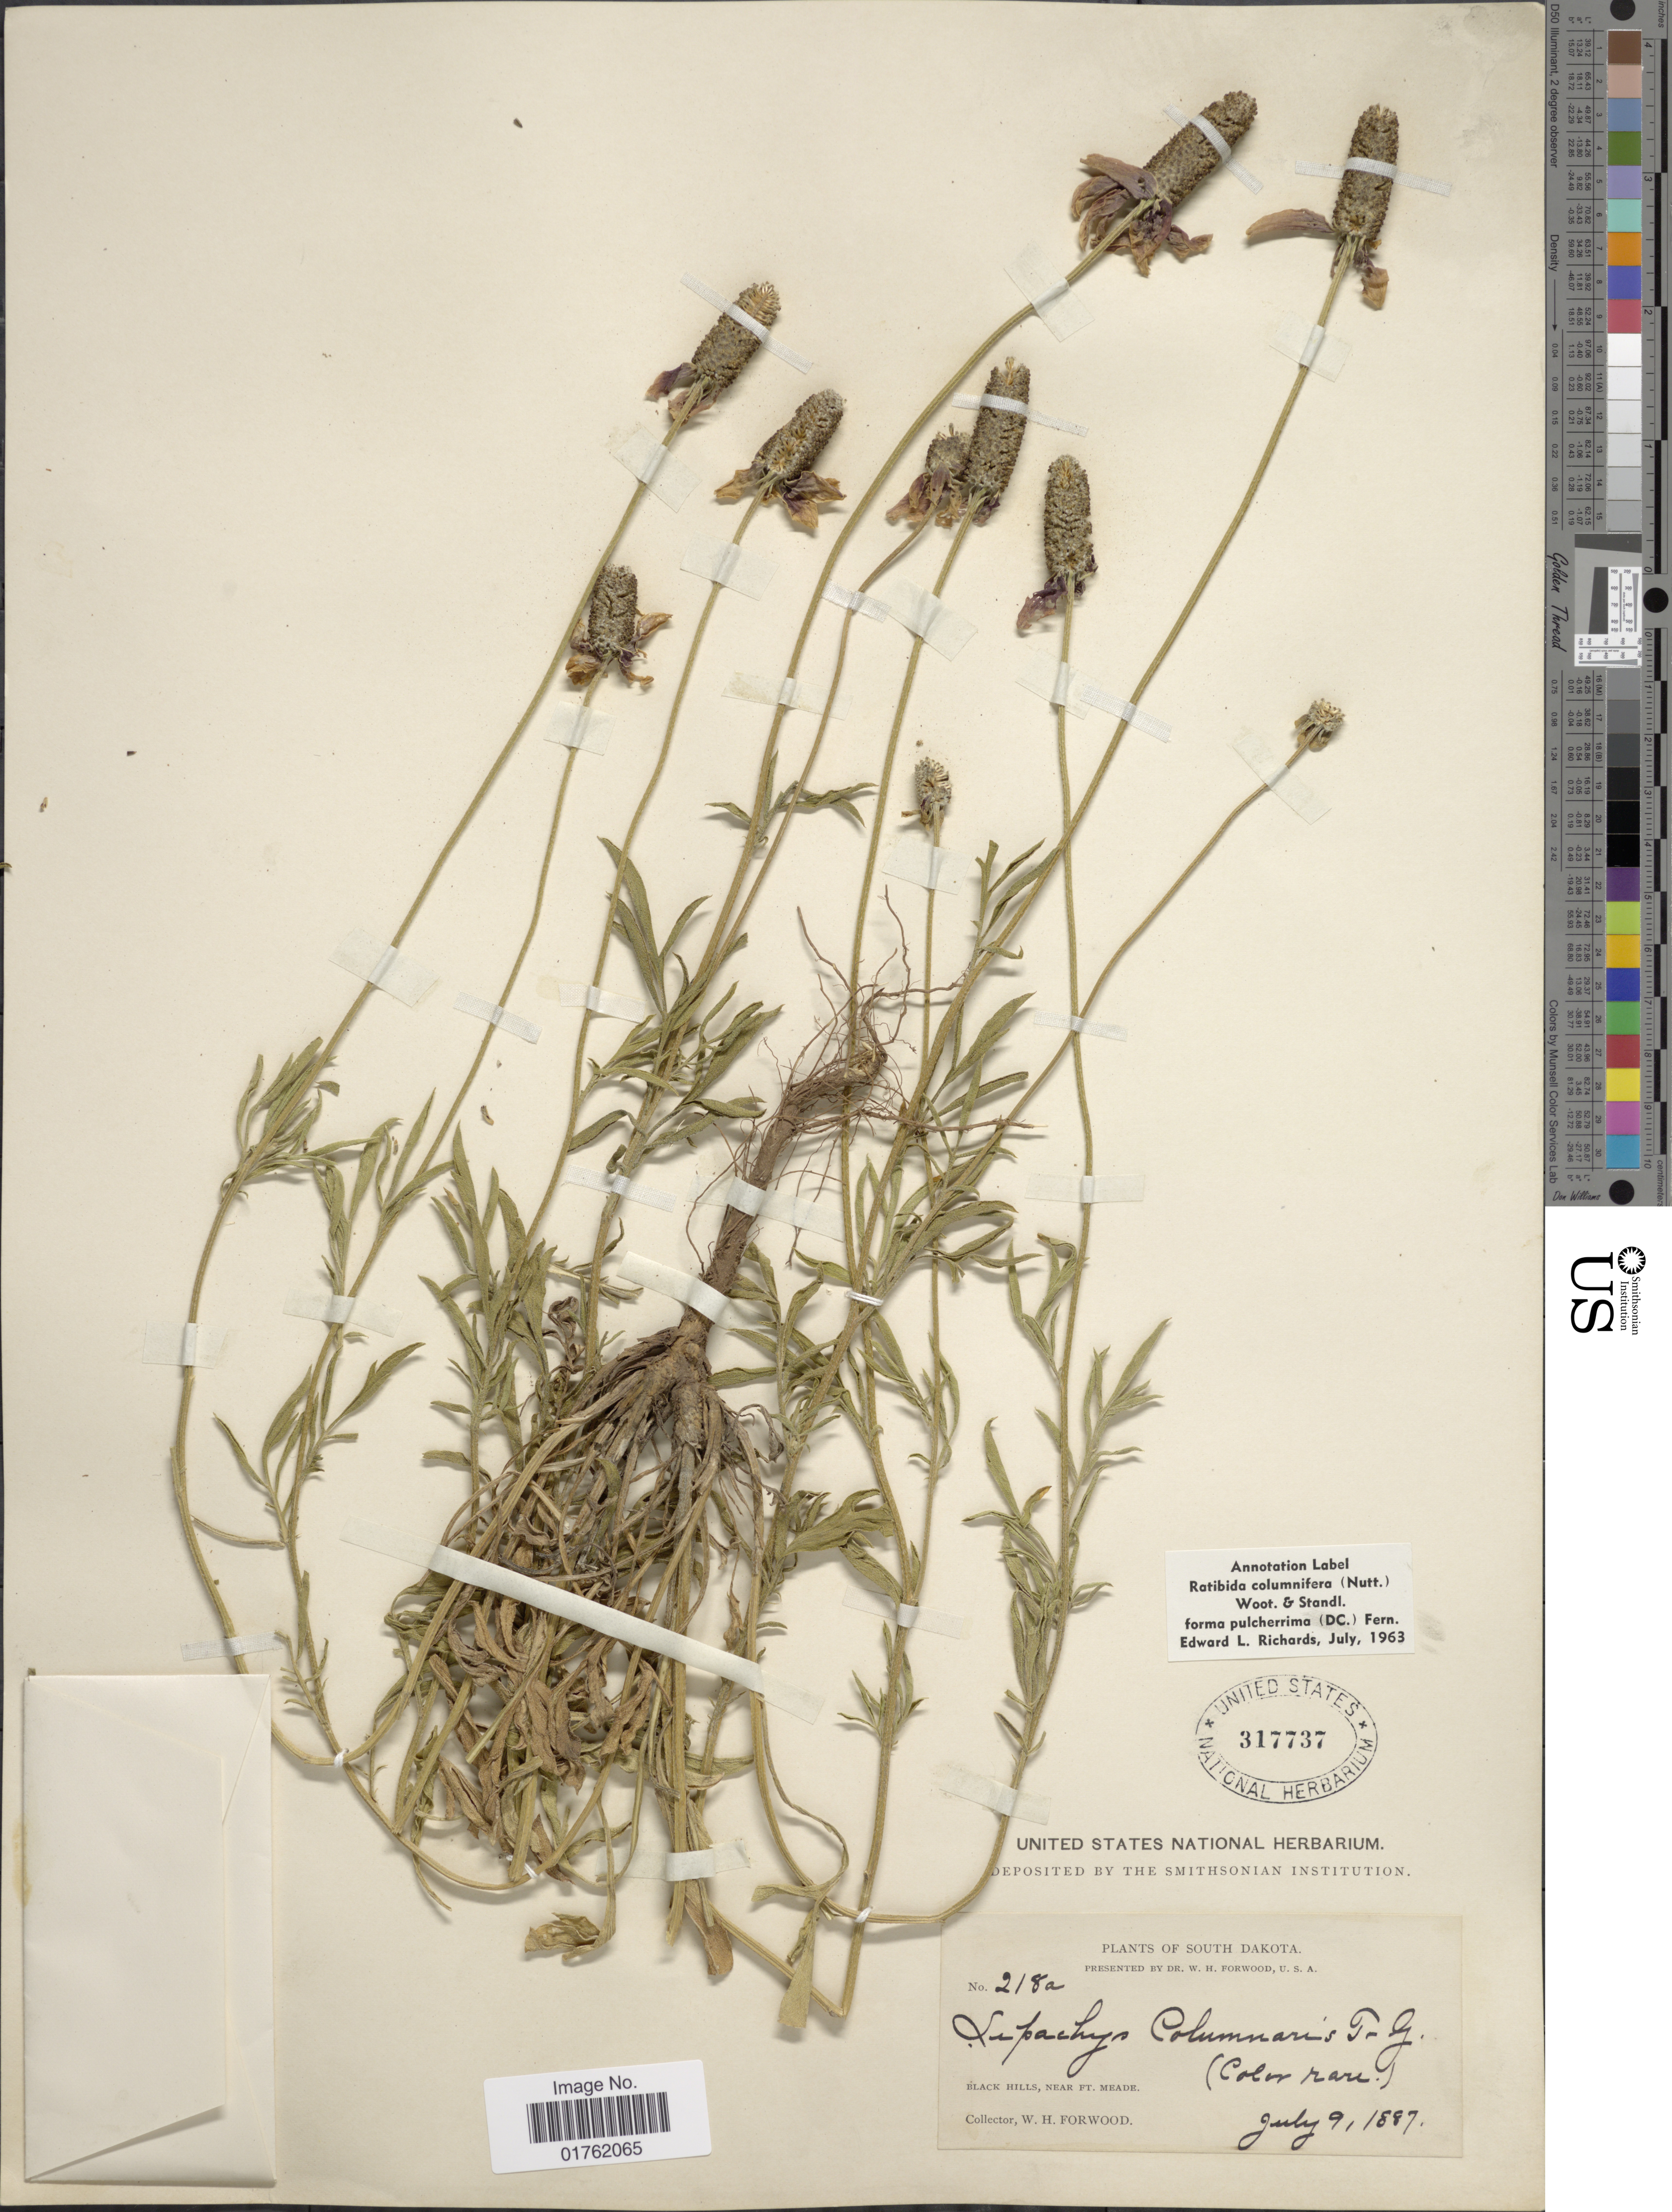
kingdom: Plantae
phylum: Tracheophyta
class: Magnoliopsida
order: Asterales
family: Asteraceae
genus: Ratibida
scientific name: Ratibida columnaris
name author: (Pursh) D. Don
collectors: W. Forwood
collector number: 218a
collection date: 1887-07-09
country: United States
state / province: South Dakota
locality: Black Hills, near Ft Meade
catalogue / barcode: US 317737